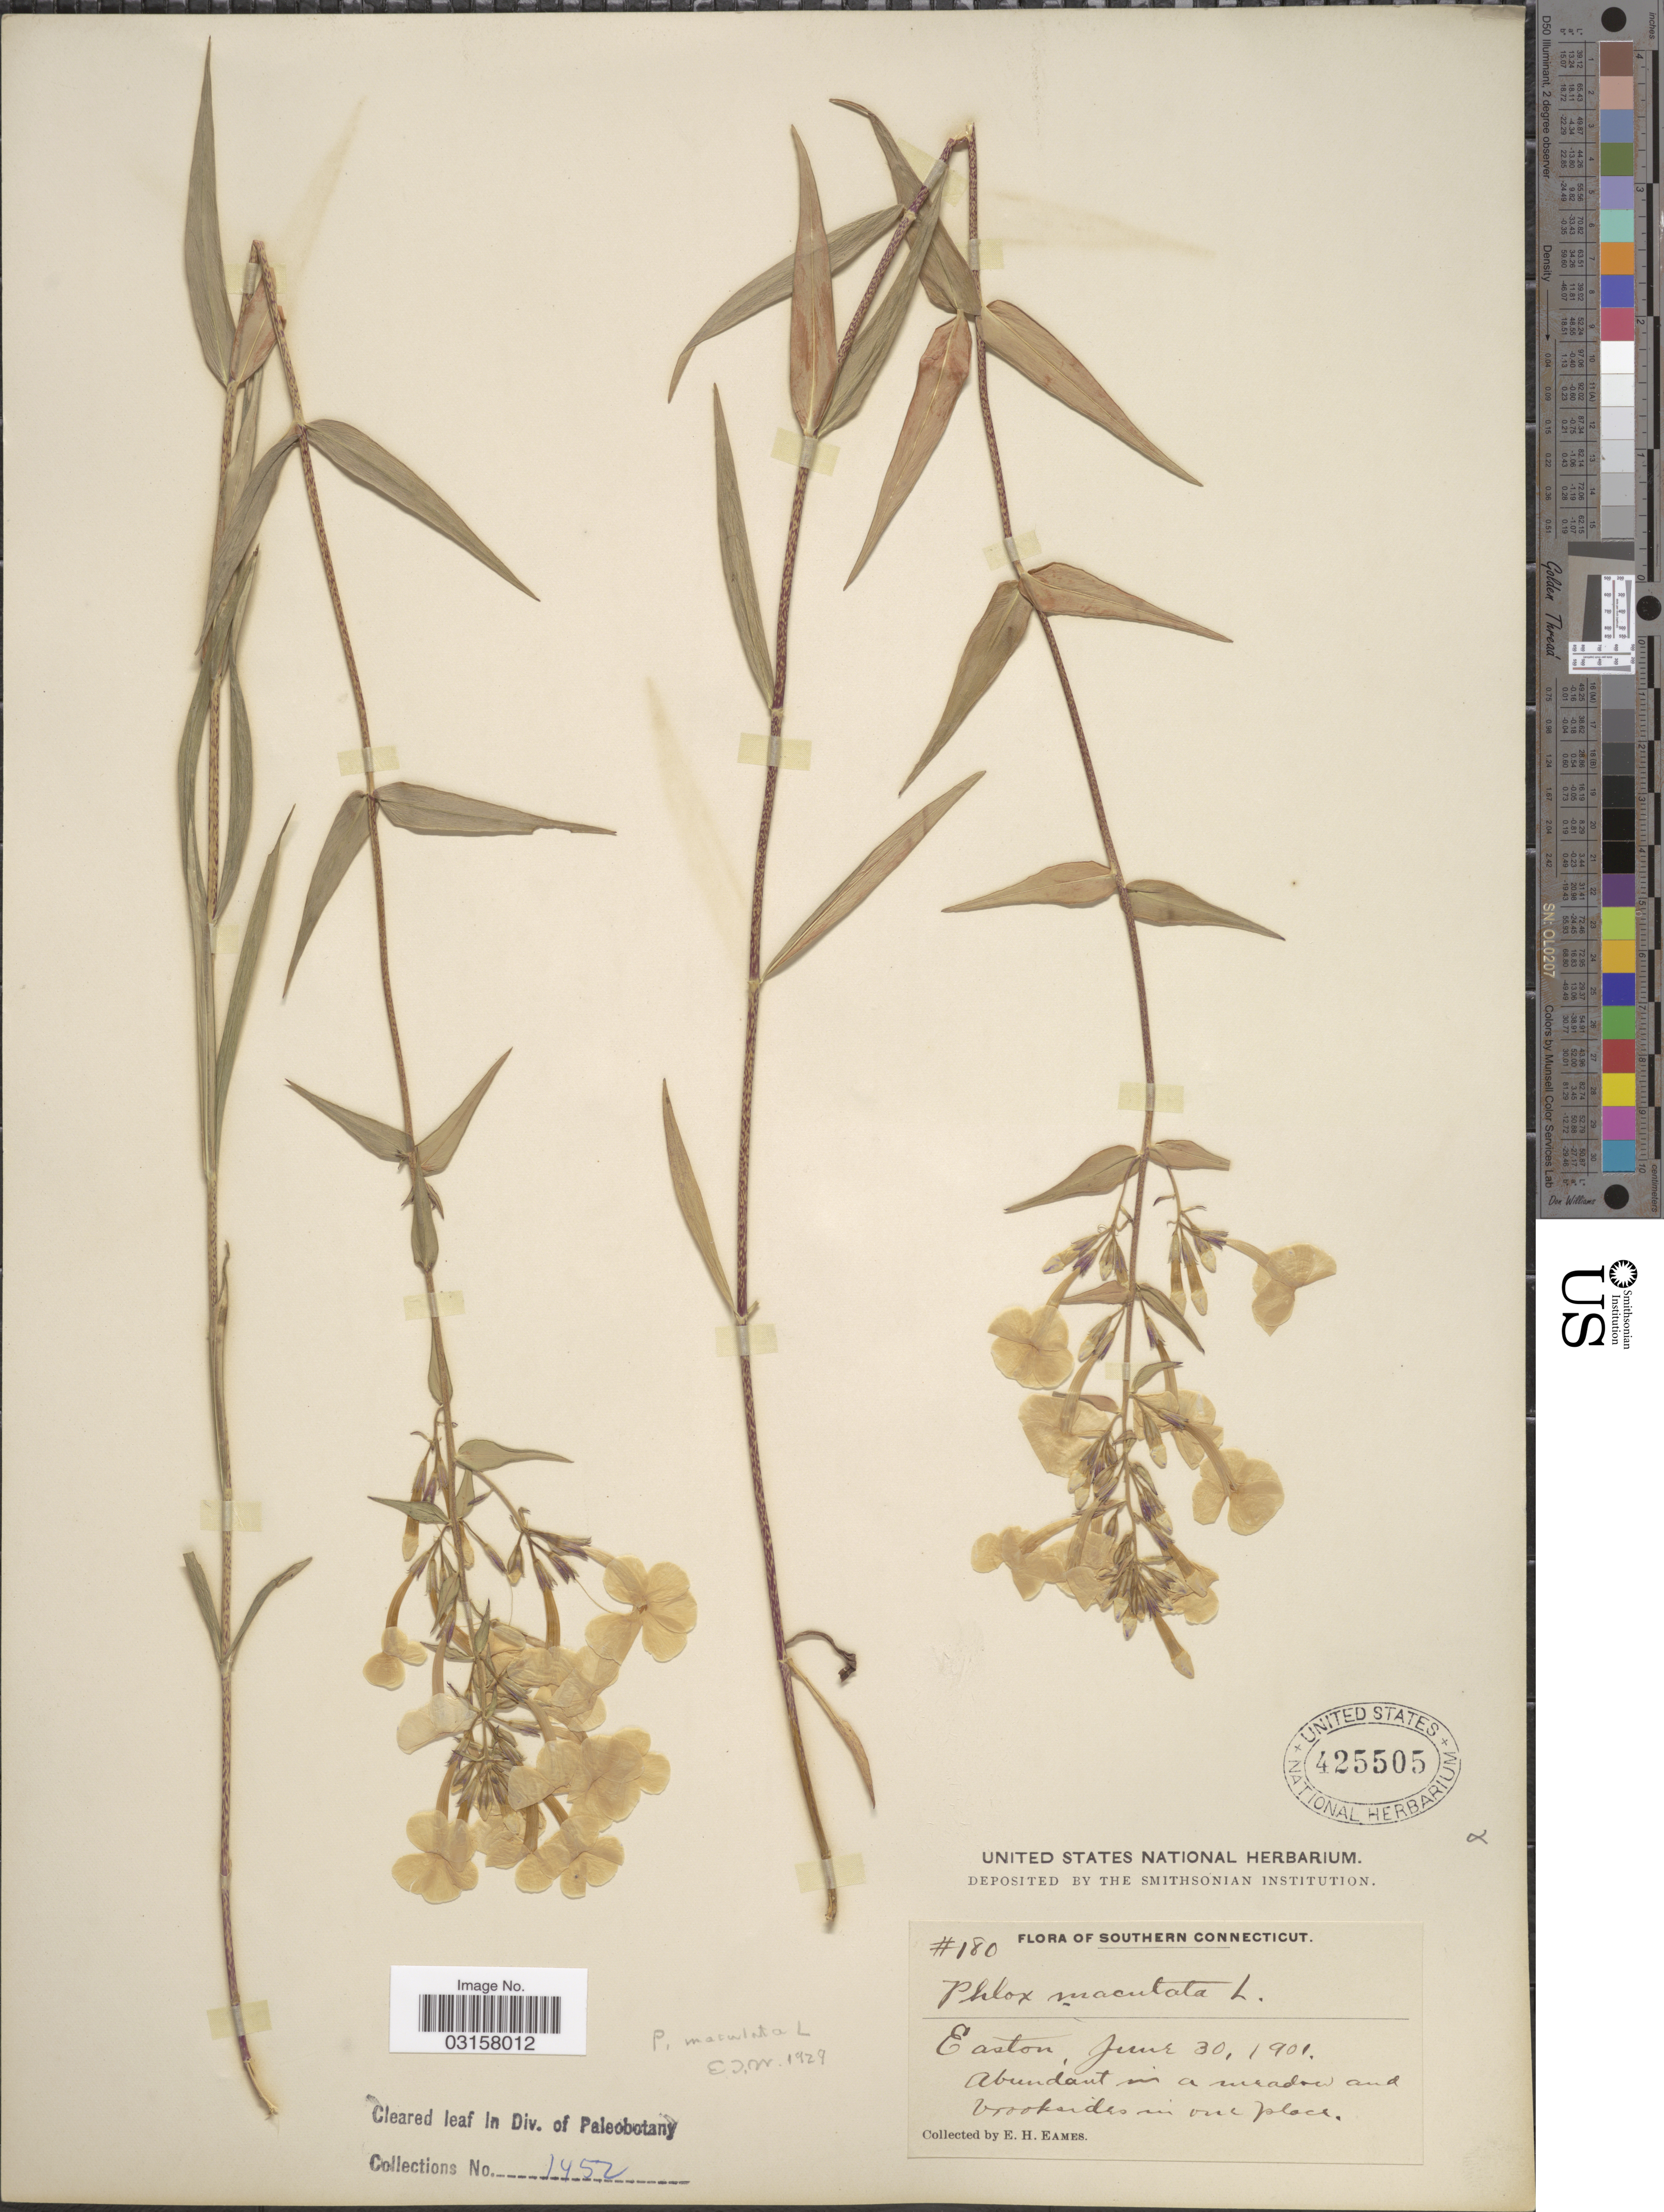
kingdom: Plantae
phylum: Tracheophyta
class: Magnoliopsida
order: Ericales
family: Polemoniaceae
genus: Phlox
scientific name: Phlox maculata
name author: L.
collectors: E. H. Eames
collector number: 180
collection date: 1901-06-30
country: United States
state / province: Connecticut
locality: Southern Connecticut. Easton.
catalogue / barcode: US 425505